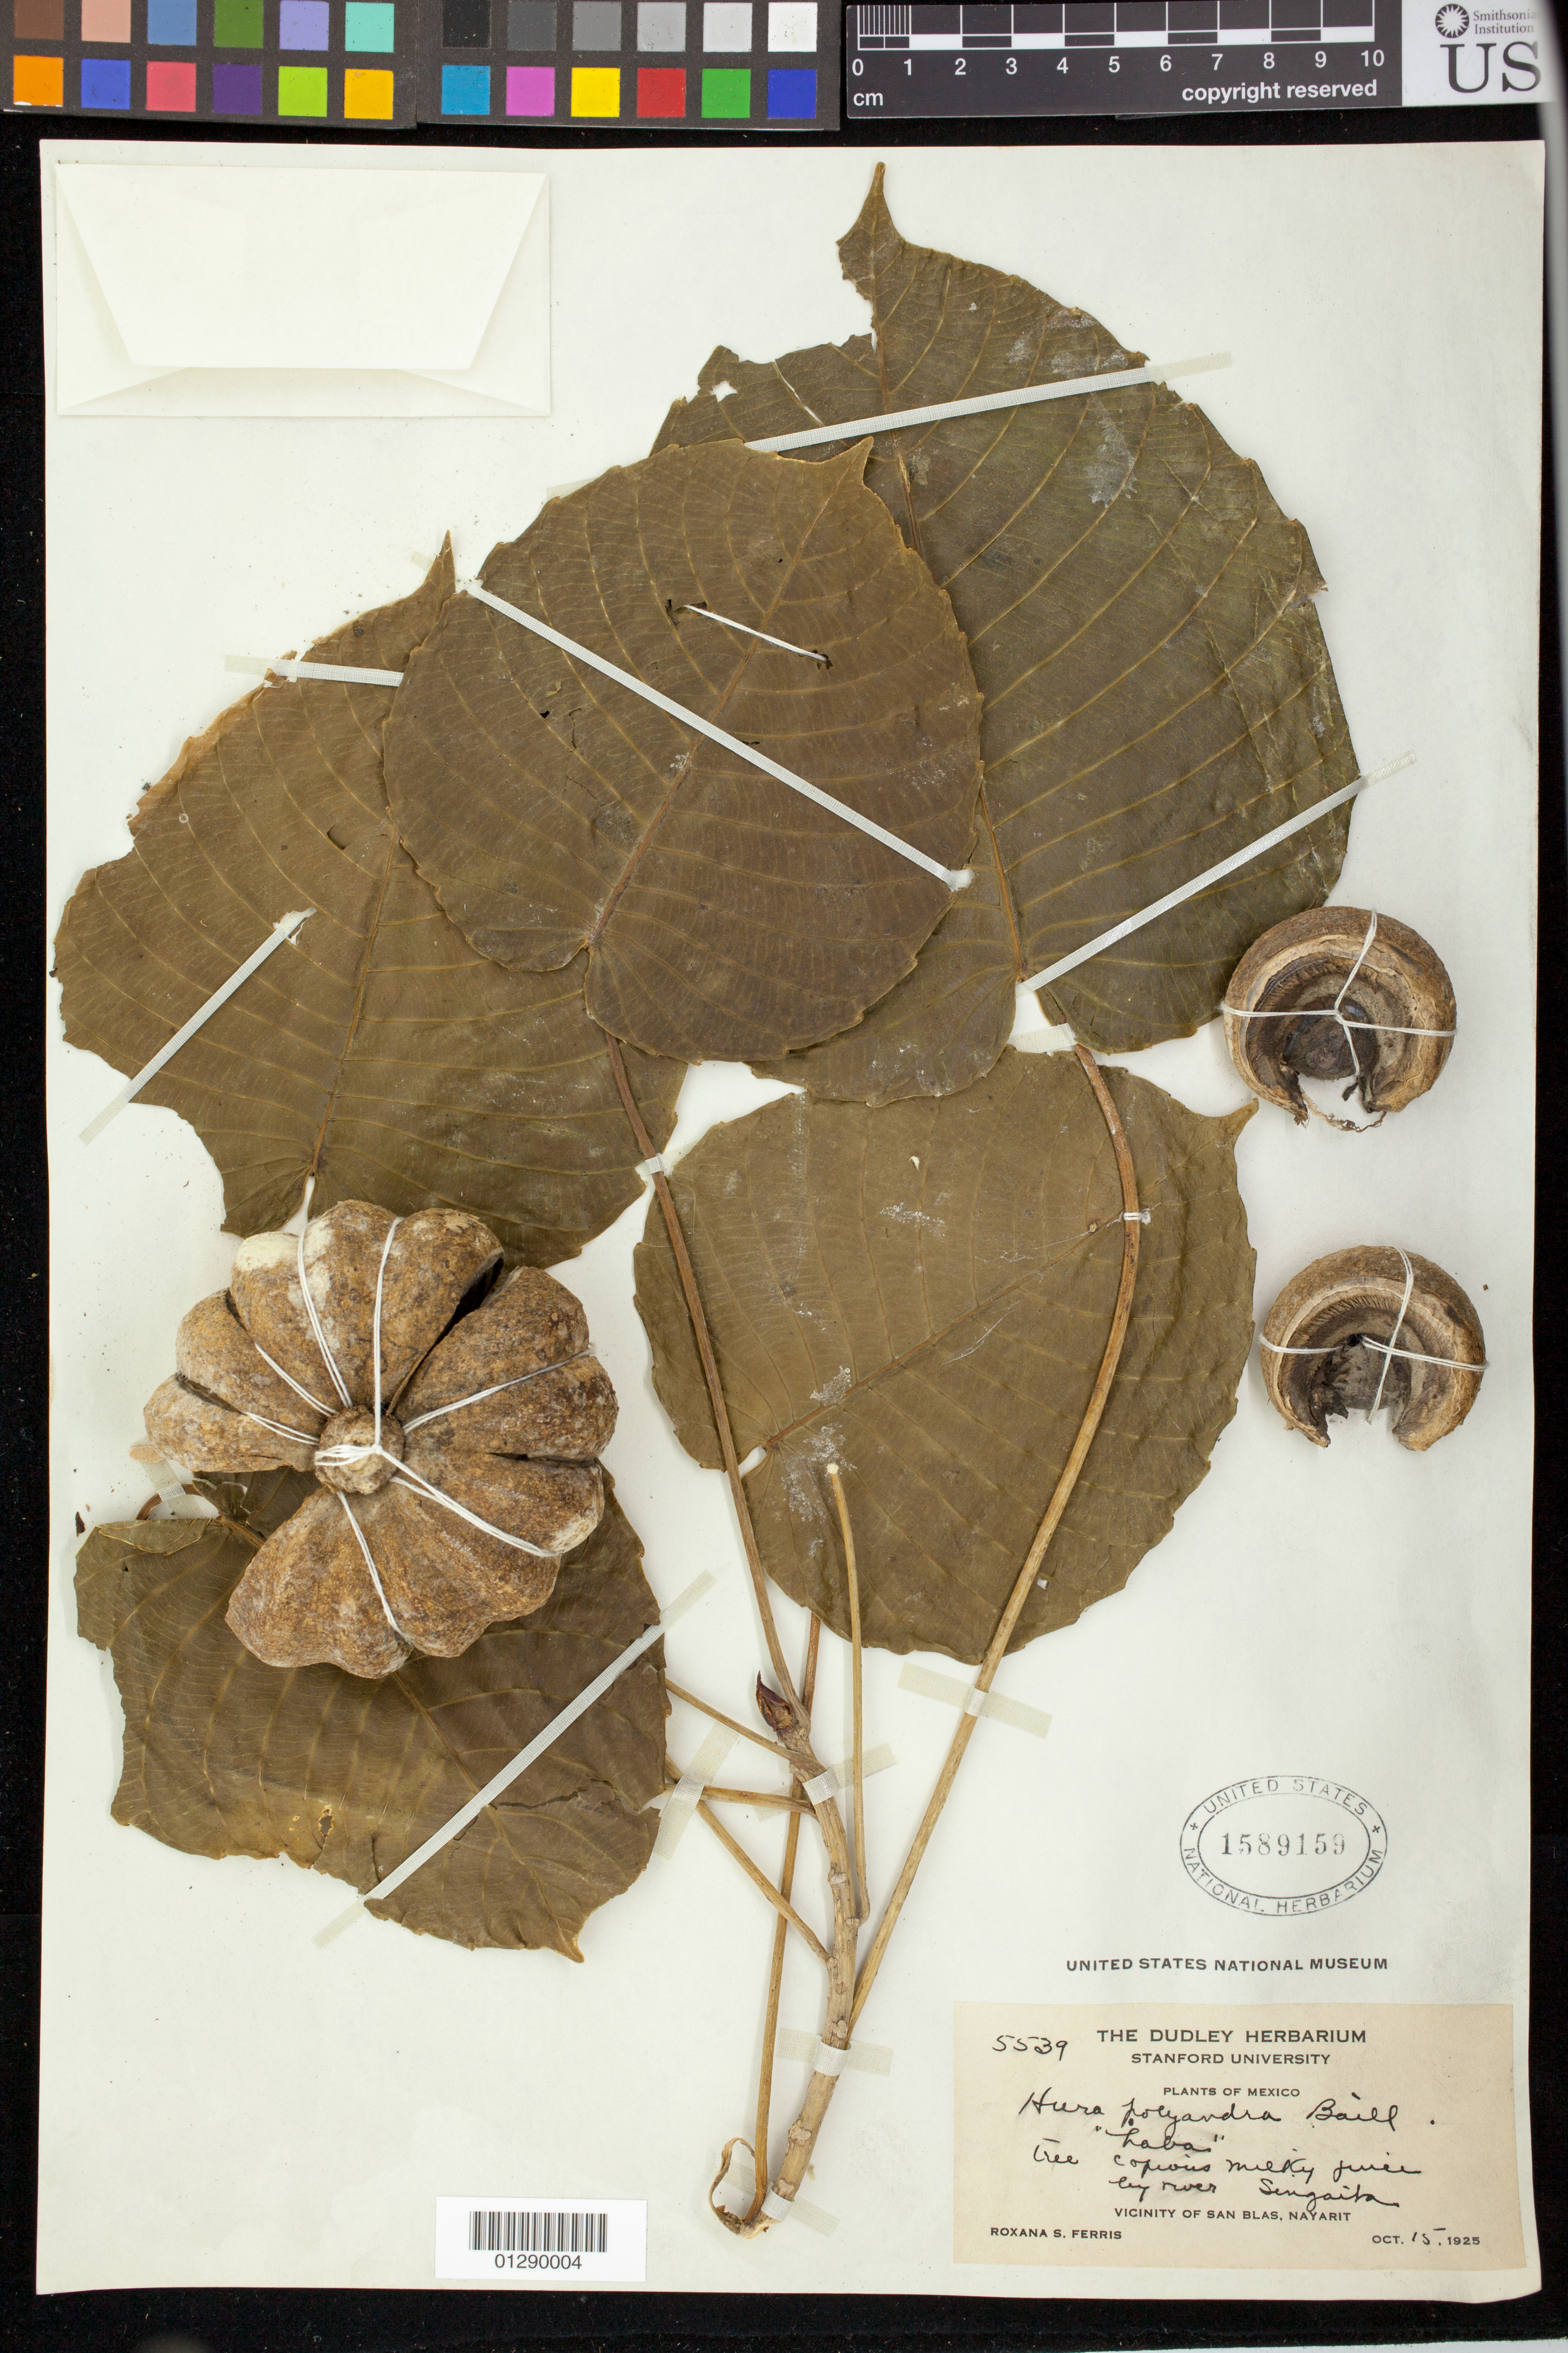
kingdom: Plantae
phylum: Tracheophyta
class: Magnoliopsida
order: Malpighiales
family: Euphorbiaceae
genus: Hura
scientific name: Hura polyandra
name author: Baill.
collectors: R. S. Ferris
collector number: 5539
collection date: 1925-10-15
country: Mexico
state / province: Nayarit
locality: by river, Singaita,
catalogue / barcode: US 1589159